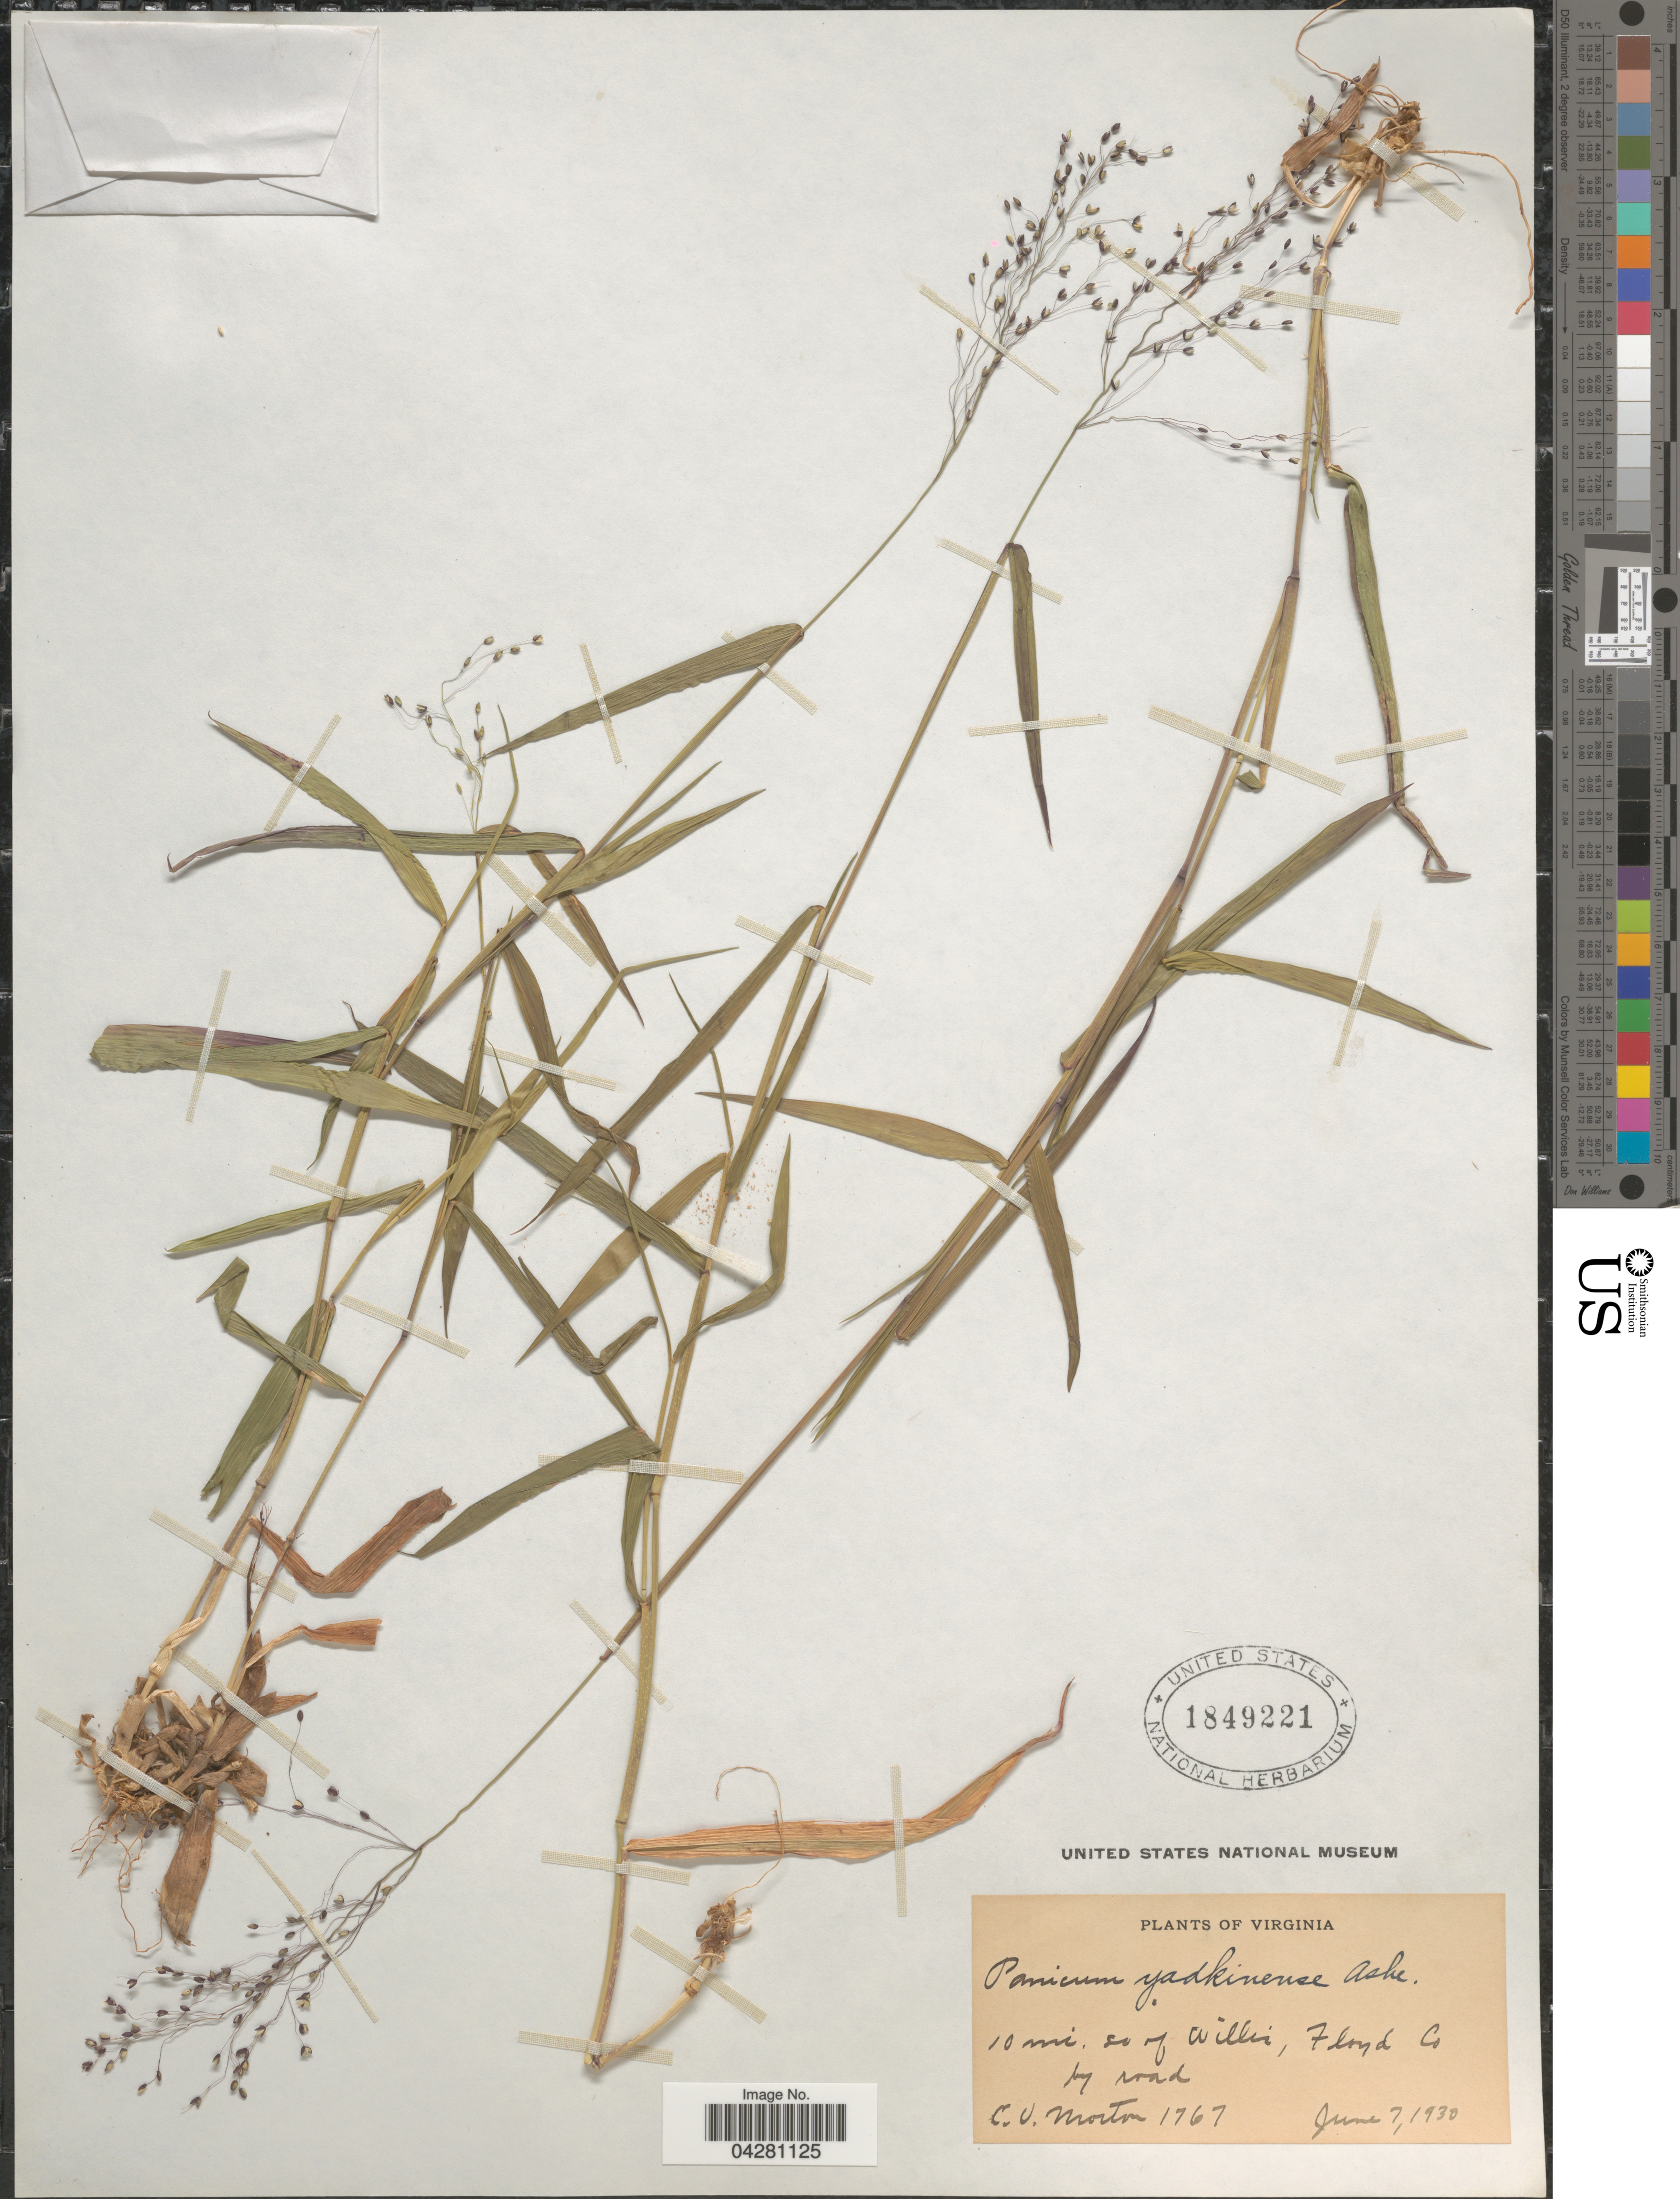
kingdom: Plantae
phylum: Tracheophyta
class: Liliopsida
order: Poales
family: Poaceae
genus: Dichanthelium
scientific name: Dichanthelium dichotomum var. dichotomum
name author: (L.) Gould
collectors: C. V. Morton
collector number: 1767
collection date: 1930-06-07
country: United States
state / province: Virginia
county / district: Floyd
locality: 10 mi. S of Willis.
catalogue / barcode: US 1849221